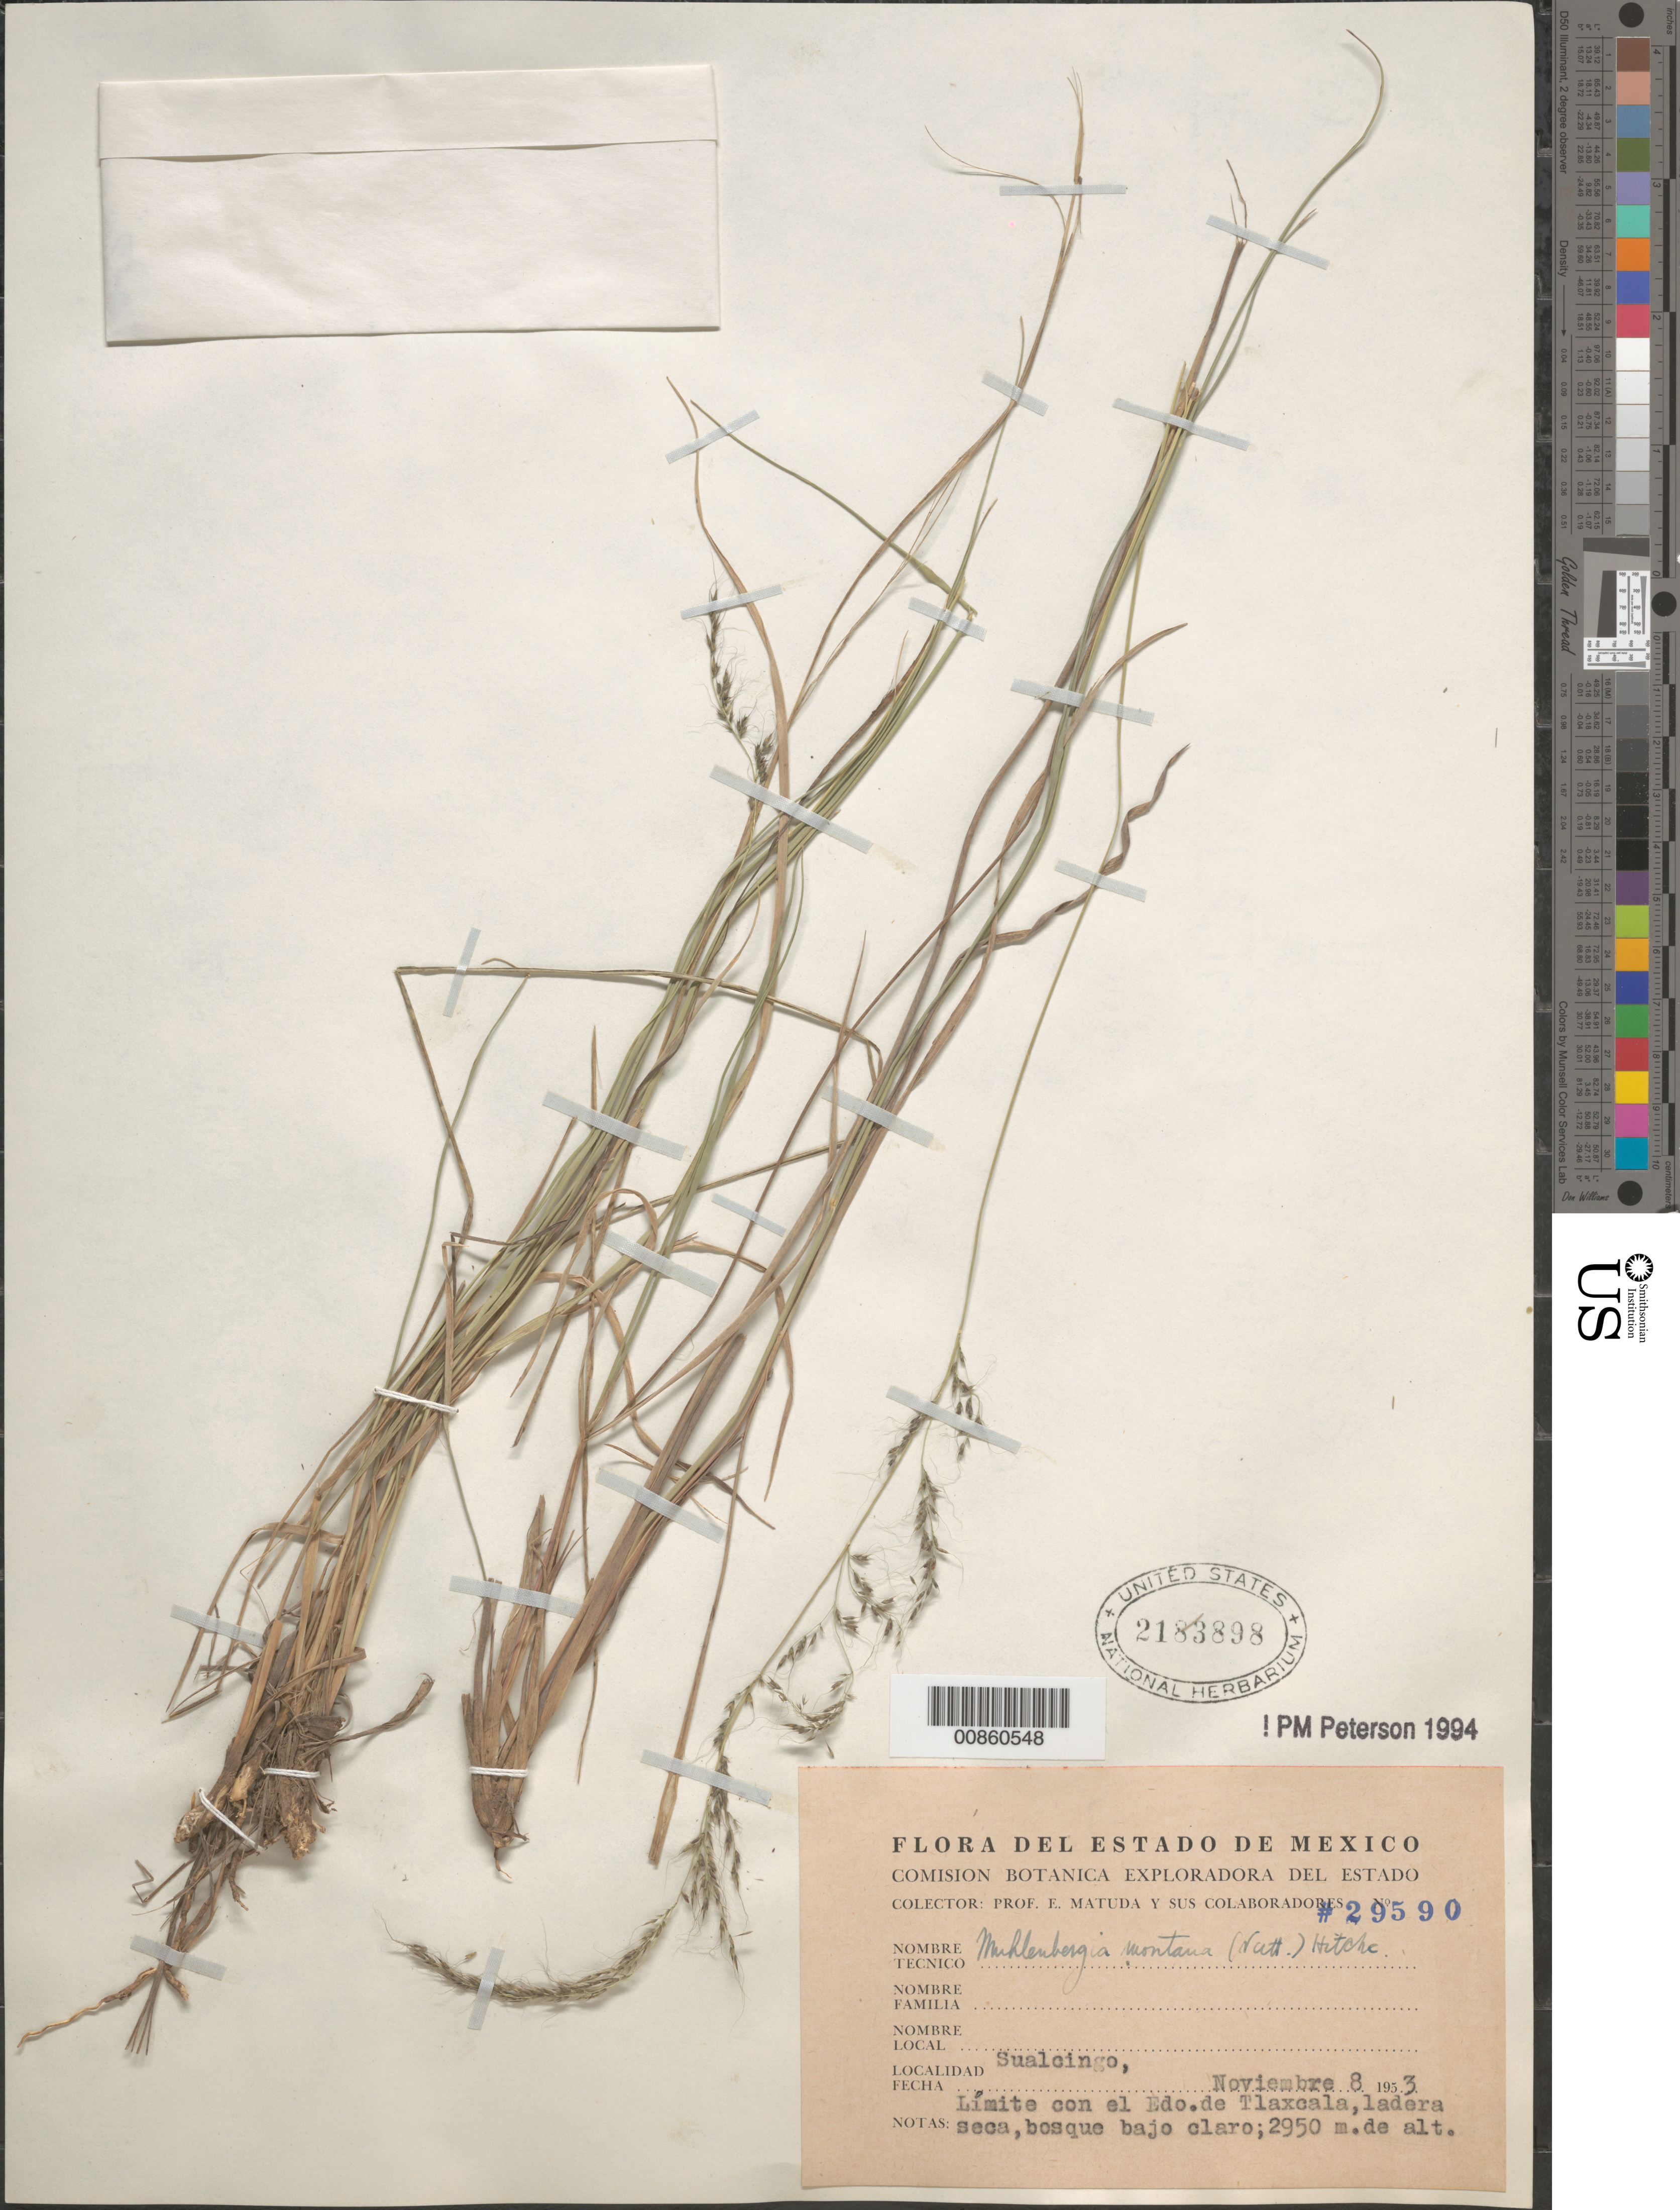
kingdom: Plantae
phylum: Tracheophyta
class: Liliopsida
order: Poales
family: Poaceae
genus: Muhlenbergia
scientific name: Muhlenbergia montana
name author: (Nutt.) Hitchc.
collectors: E. Matuda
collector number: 29590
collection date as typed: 08 Nov 1953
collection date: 1953-11-08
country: Mexico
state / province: Tlaxcala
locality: Sualcingo, limite con el estado de Tlaxcala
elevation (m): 2950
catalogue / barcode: US 2183898